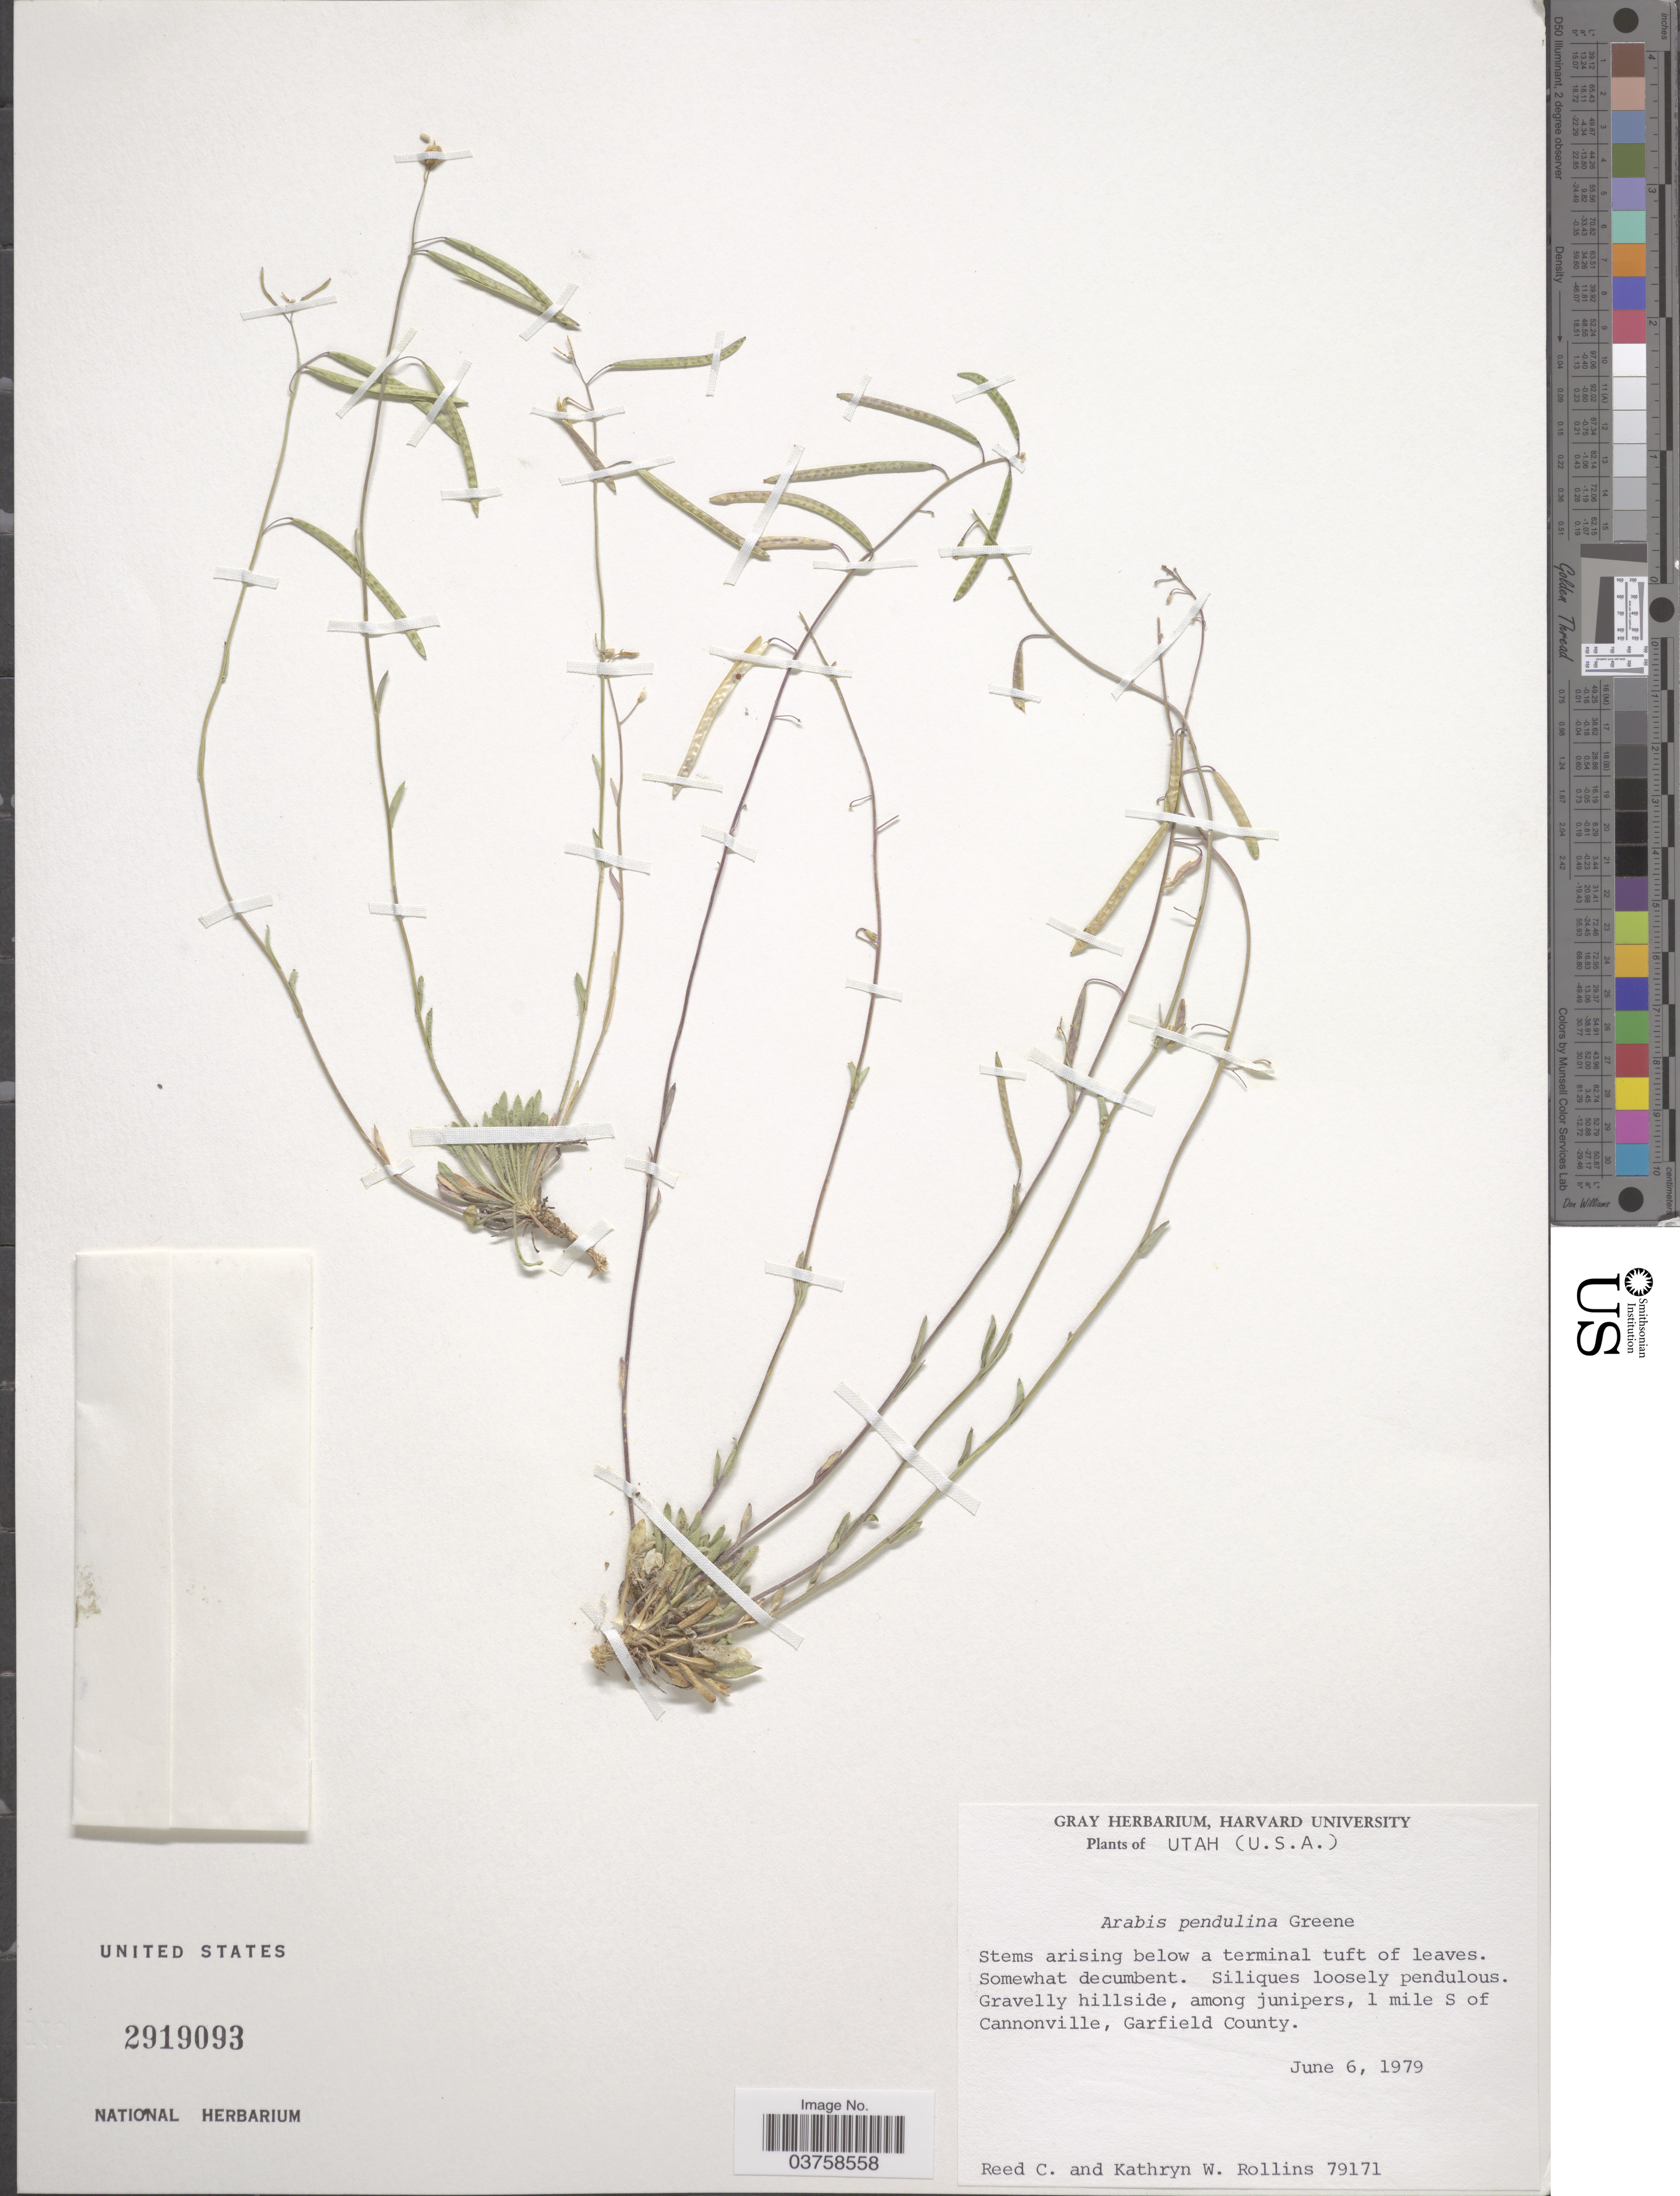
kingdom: Plantae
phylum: Tracheophyta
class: Magnoliopsida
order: Brassicales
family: Brassicaceae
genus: Arabis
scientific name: Arabis pendulina var. pendulina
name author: Greene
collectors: R. C. Rollins & K. W. Rollins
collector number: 79171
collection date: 1979-06-06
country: United States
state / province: Utah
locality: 1 mile S of Cannonville, Garfield County.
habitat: gravelly hillside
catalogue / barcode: US 2919093